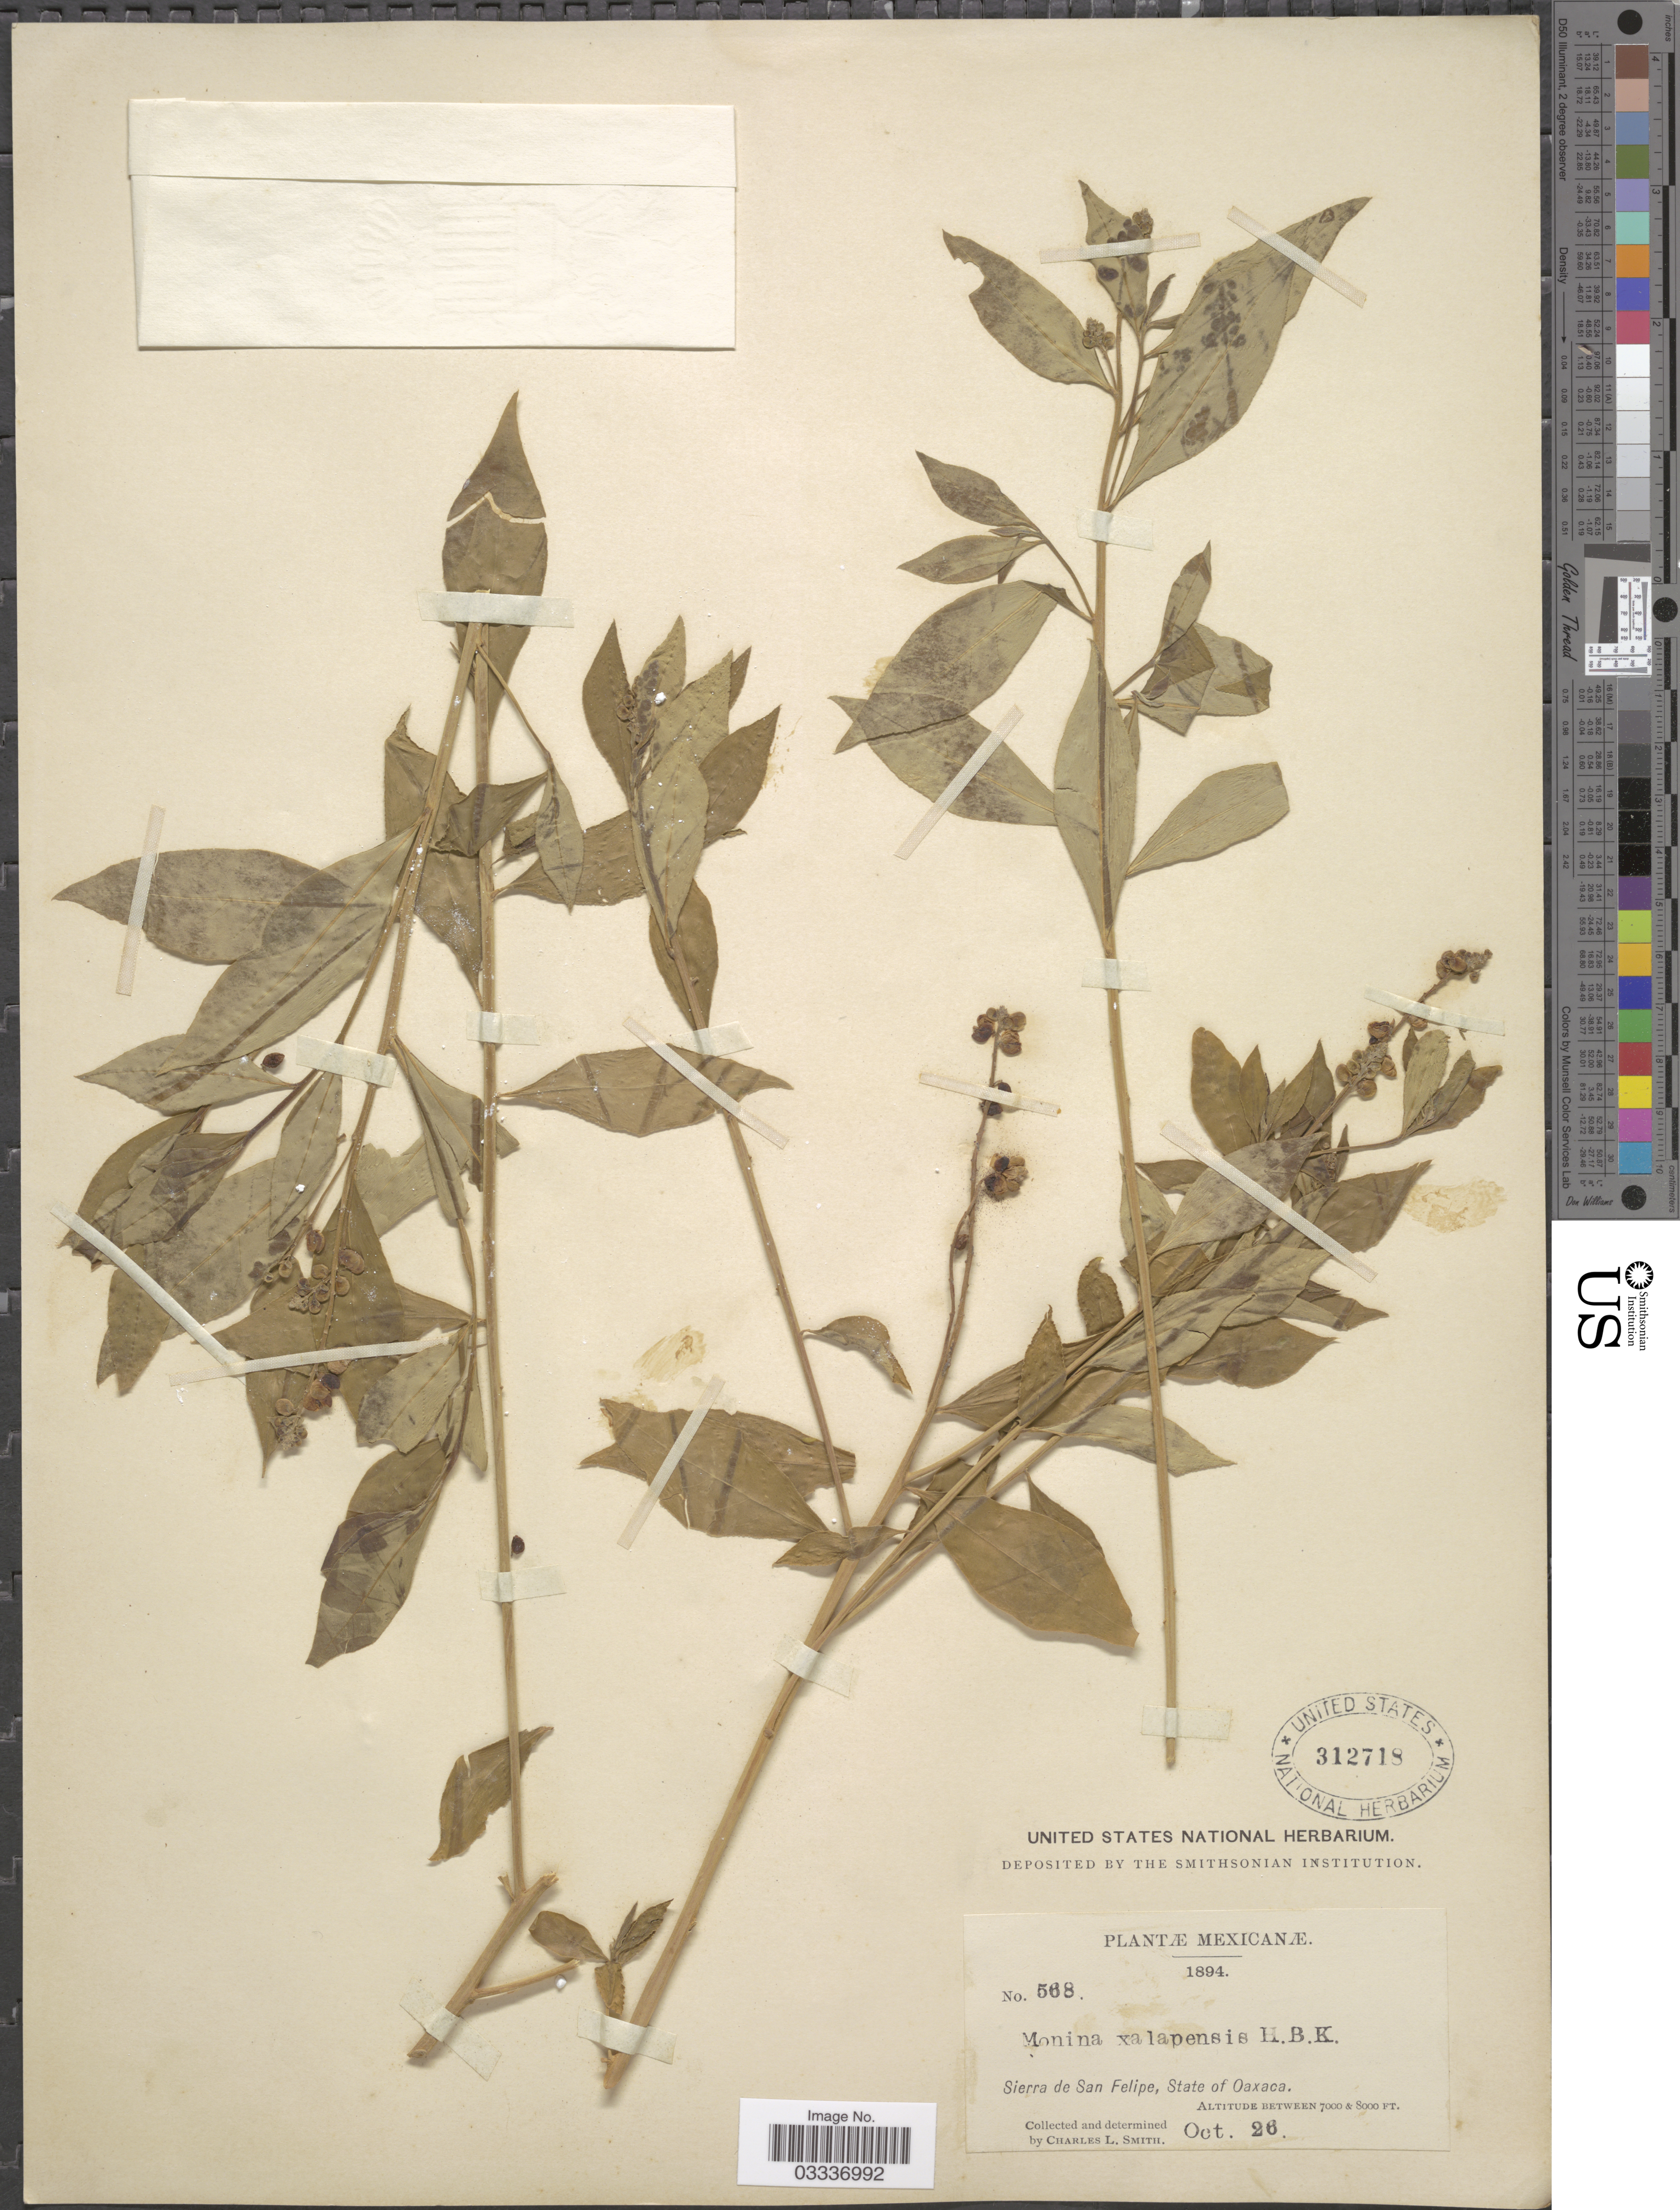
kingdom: Plantae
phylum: Tracheophyta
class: Magnoliopsida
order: Fabales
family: Polygalaceae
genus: Monnina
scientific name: Monnina xalapensis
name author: Kunth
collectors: C. L. Smith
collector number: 568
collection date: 1894-10-26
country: Mexico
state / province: Oaxaca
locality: Sierra de San Felipe.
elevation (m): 2134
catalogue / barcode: US 312718